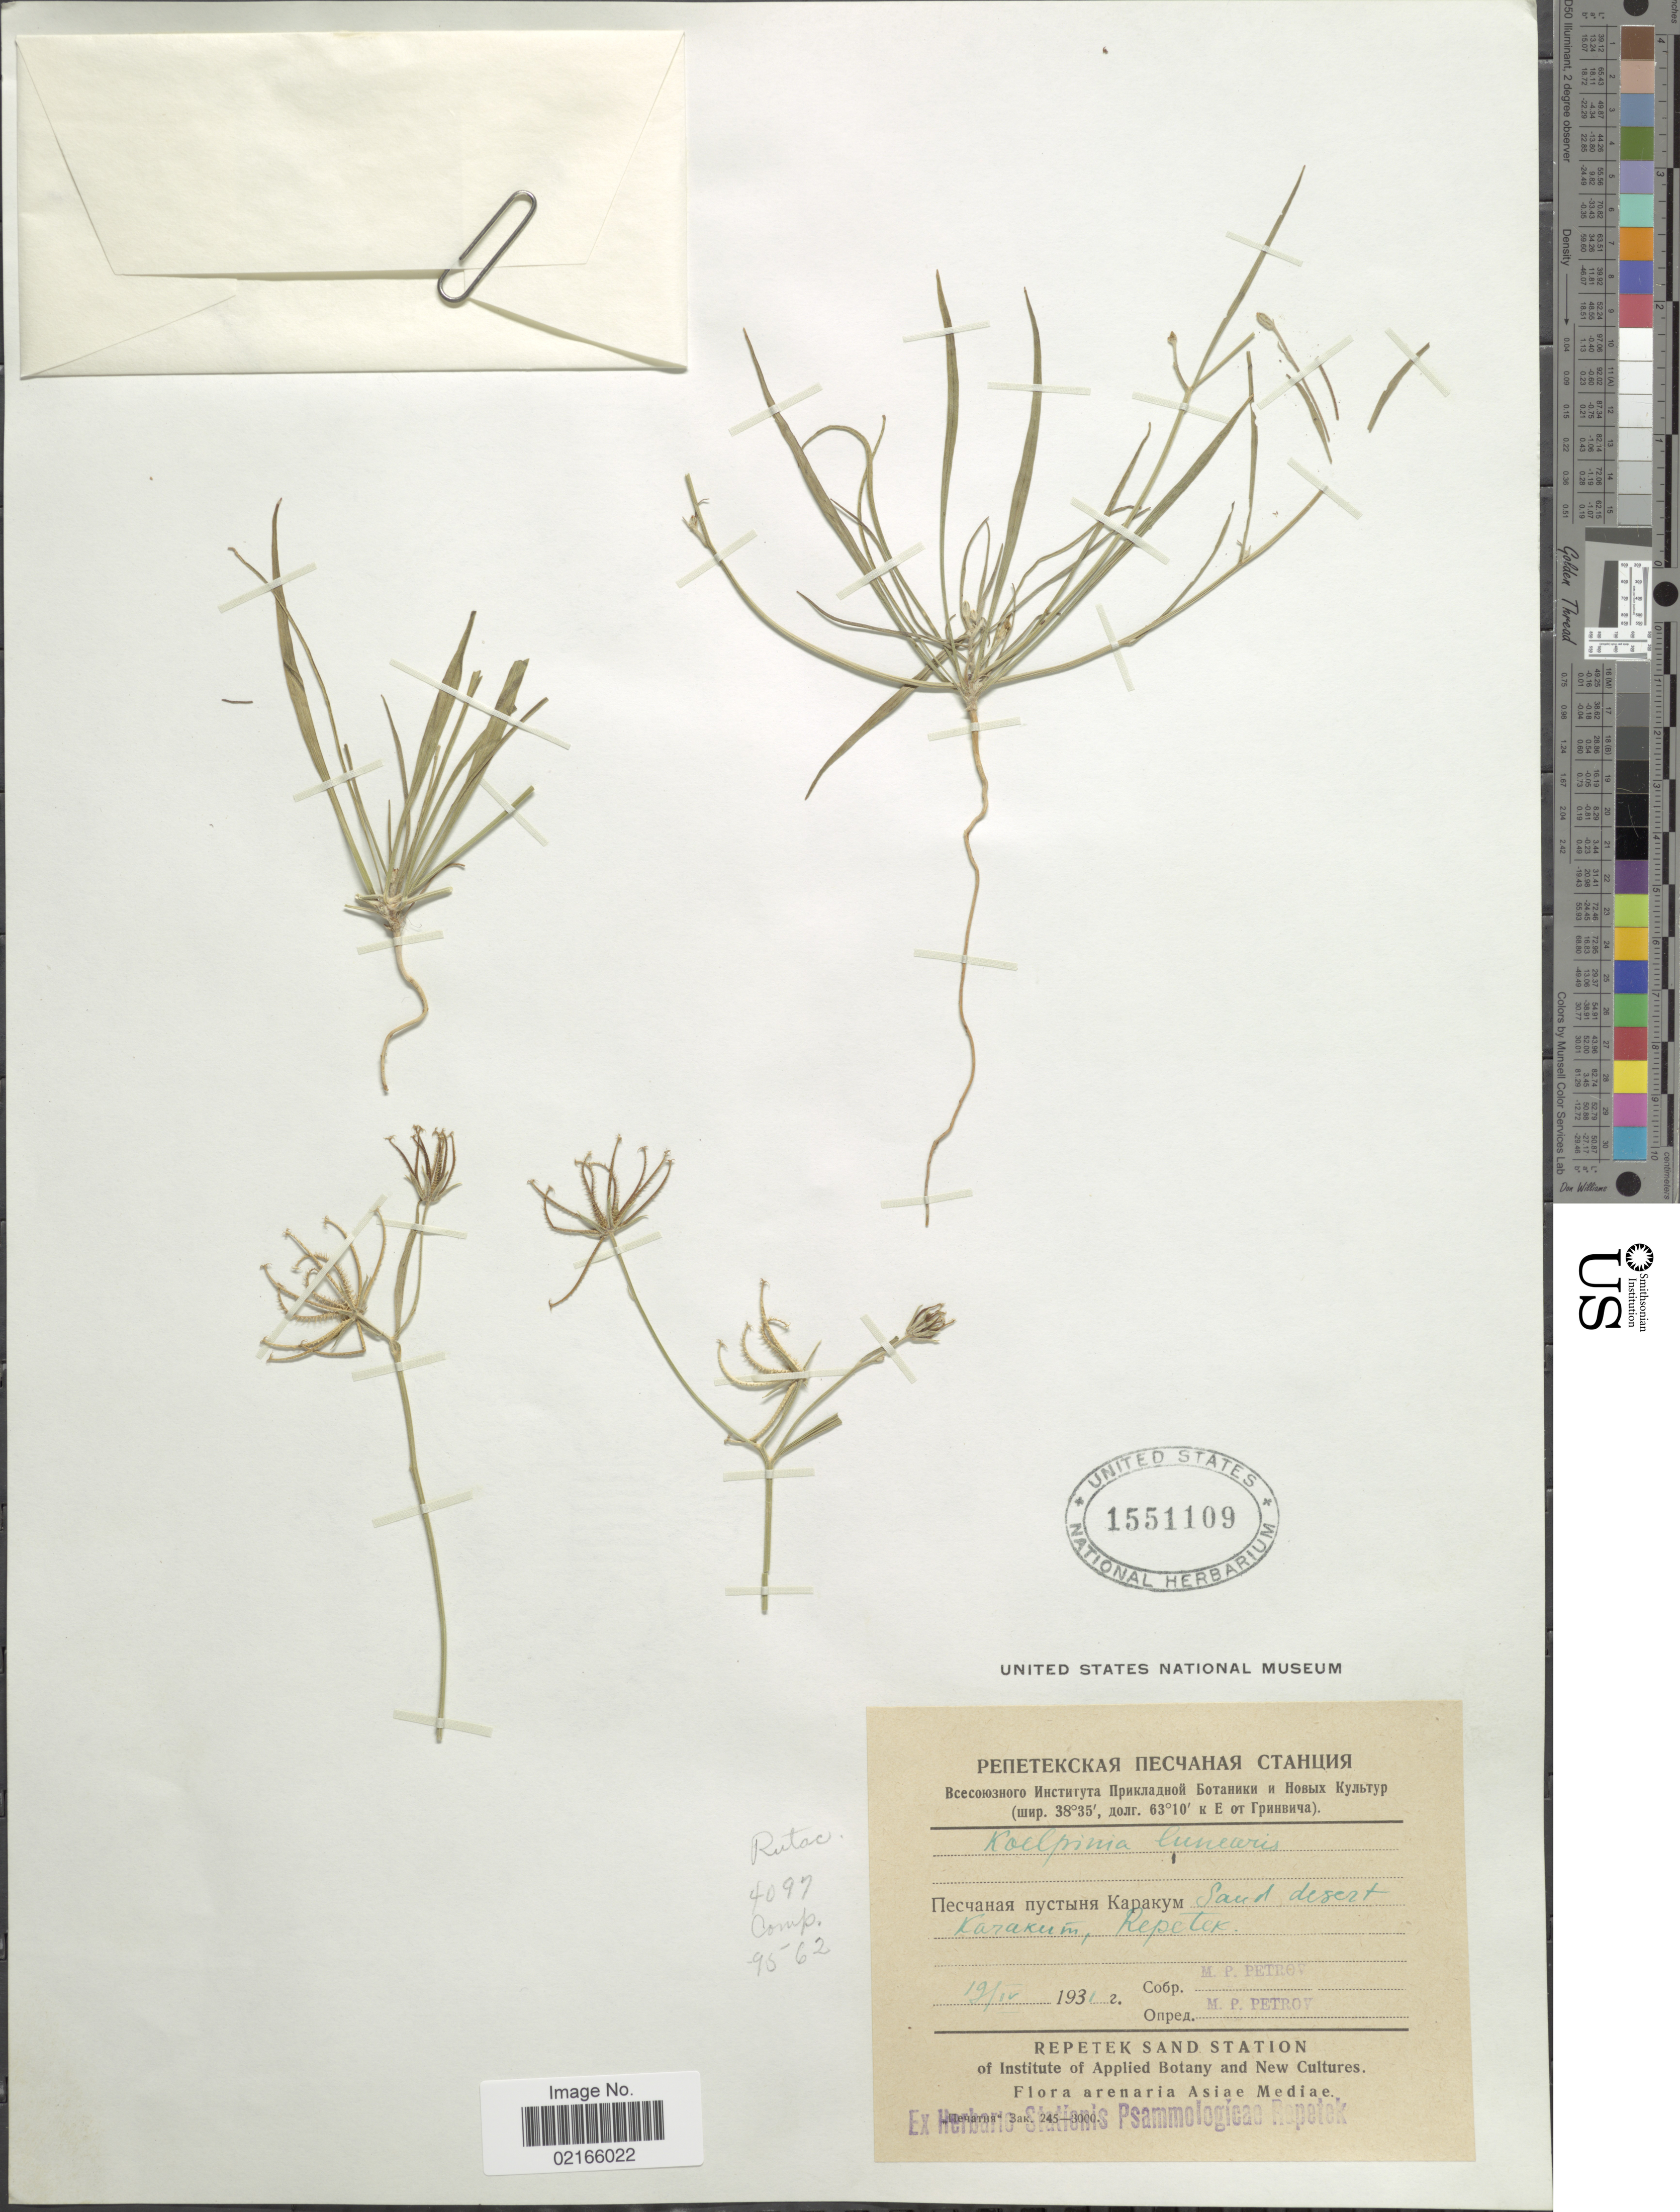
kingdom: Plantae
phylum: Tracheophyta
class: Magnoliopsida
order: Asterales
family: Asteraceae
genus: Koelpinia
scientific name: Koelpinia linearis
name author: Pall.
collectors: M. Petrov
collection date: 1931-04-19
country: Turkmenistan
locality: Sand desert Karakum, Repetek, Repetek Sand Station, arenaria Asia Mediae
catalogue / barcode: US 1551109